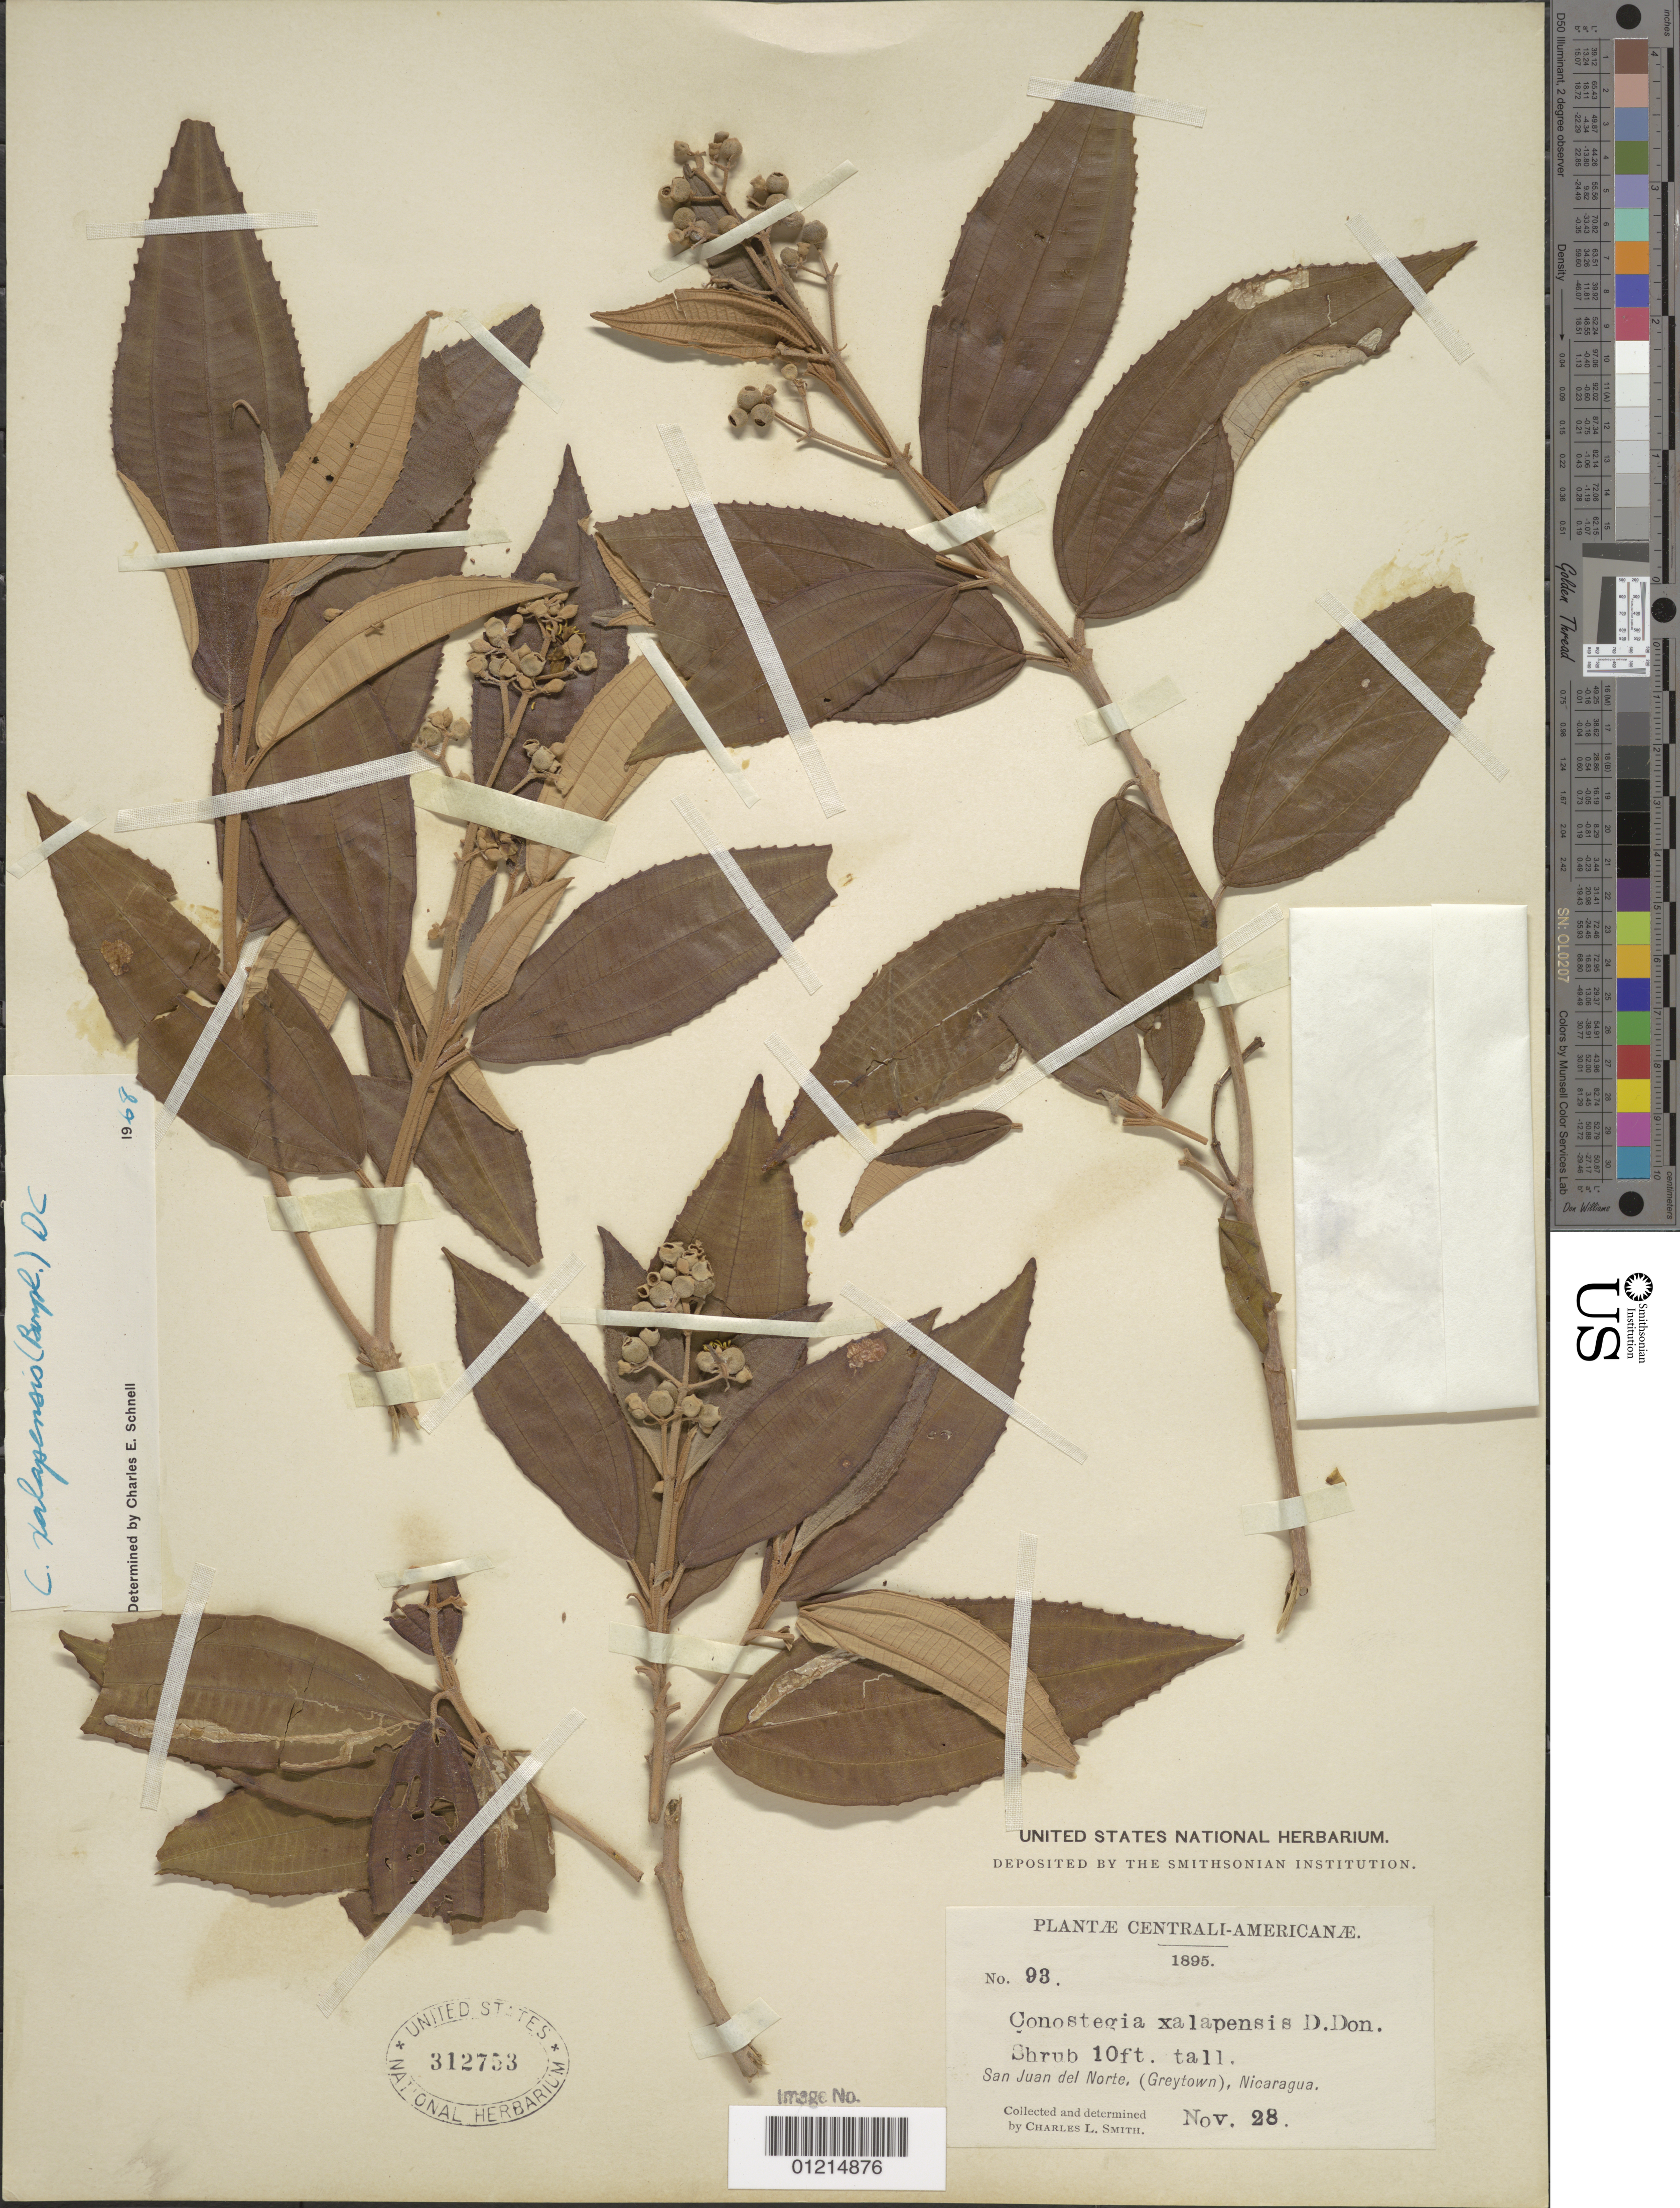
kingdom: Plantae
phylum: Tracheophyta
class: Magnoliopsida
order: Myrtales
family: Melastomataceae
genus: Conostegia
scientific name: Conostegia quadrangularis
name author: Schltdl. ex Steud.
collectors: C. L. Smith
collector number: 93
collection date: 1895-11-28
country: Nicaragua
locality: San Juan del Norte (Greytown).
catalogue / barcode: US 312753